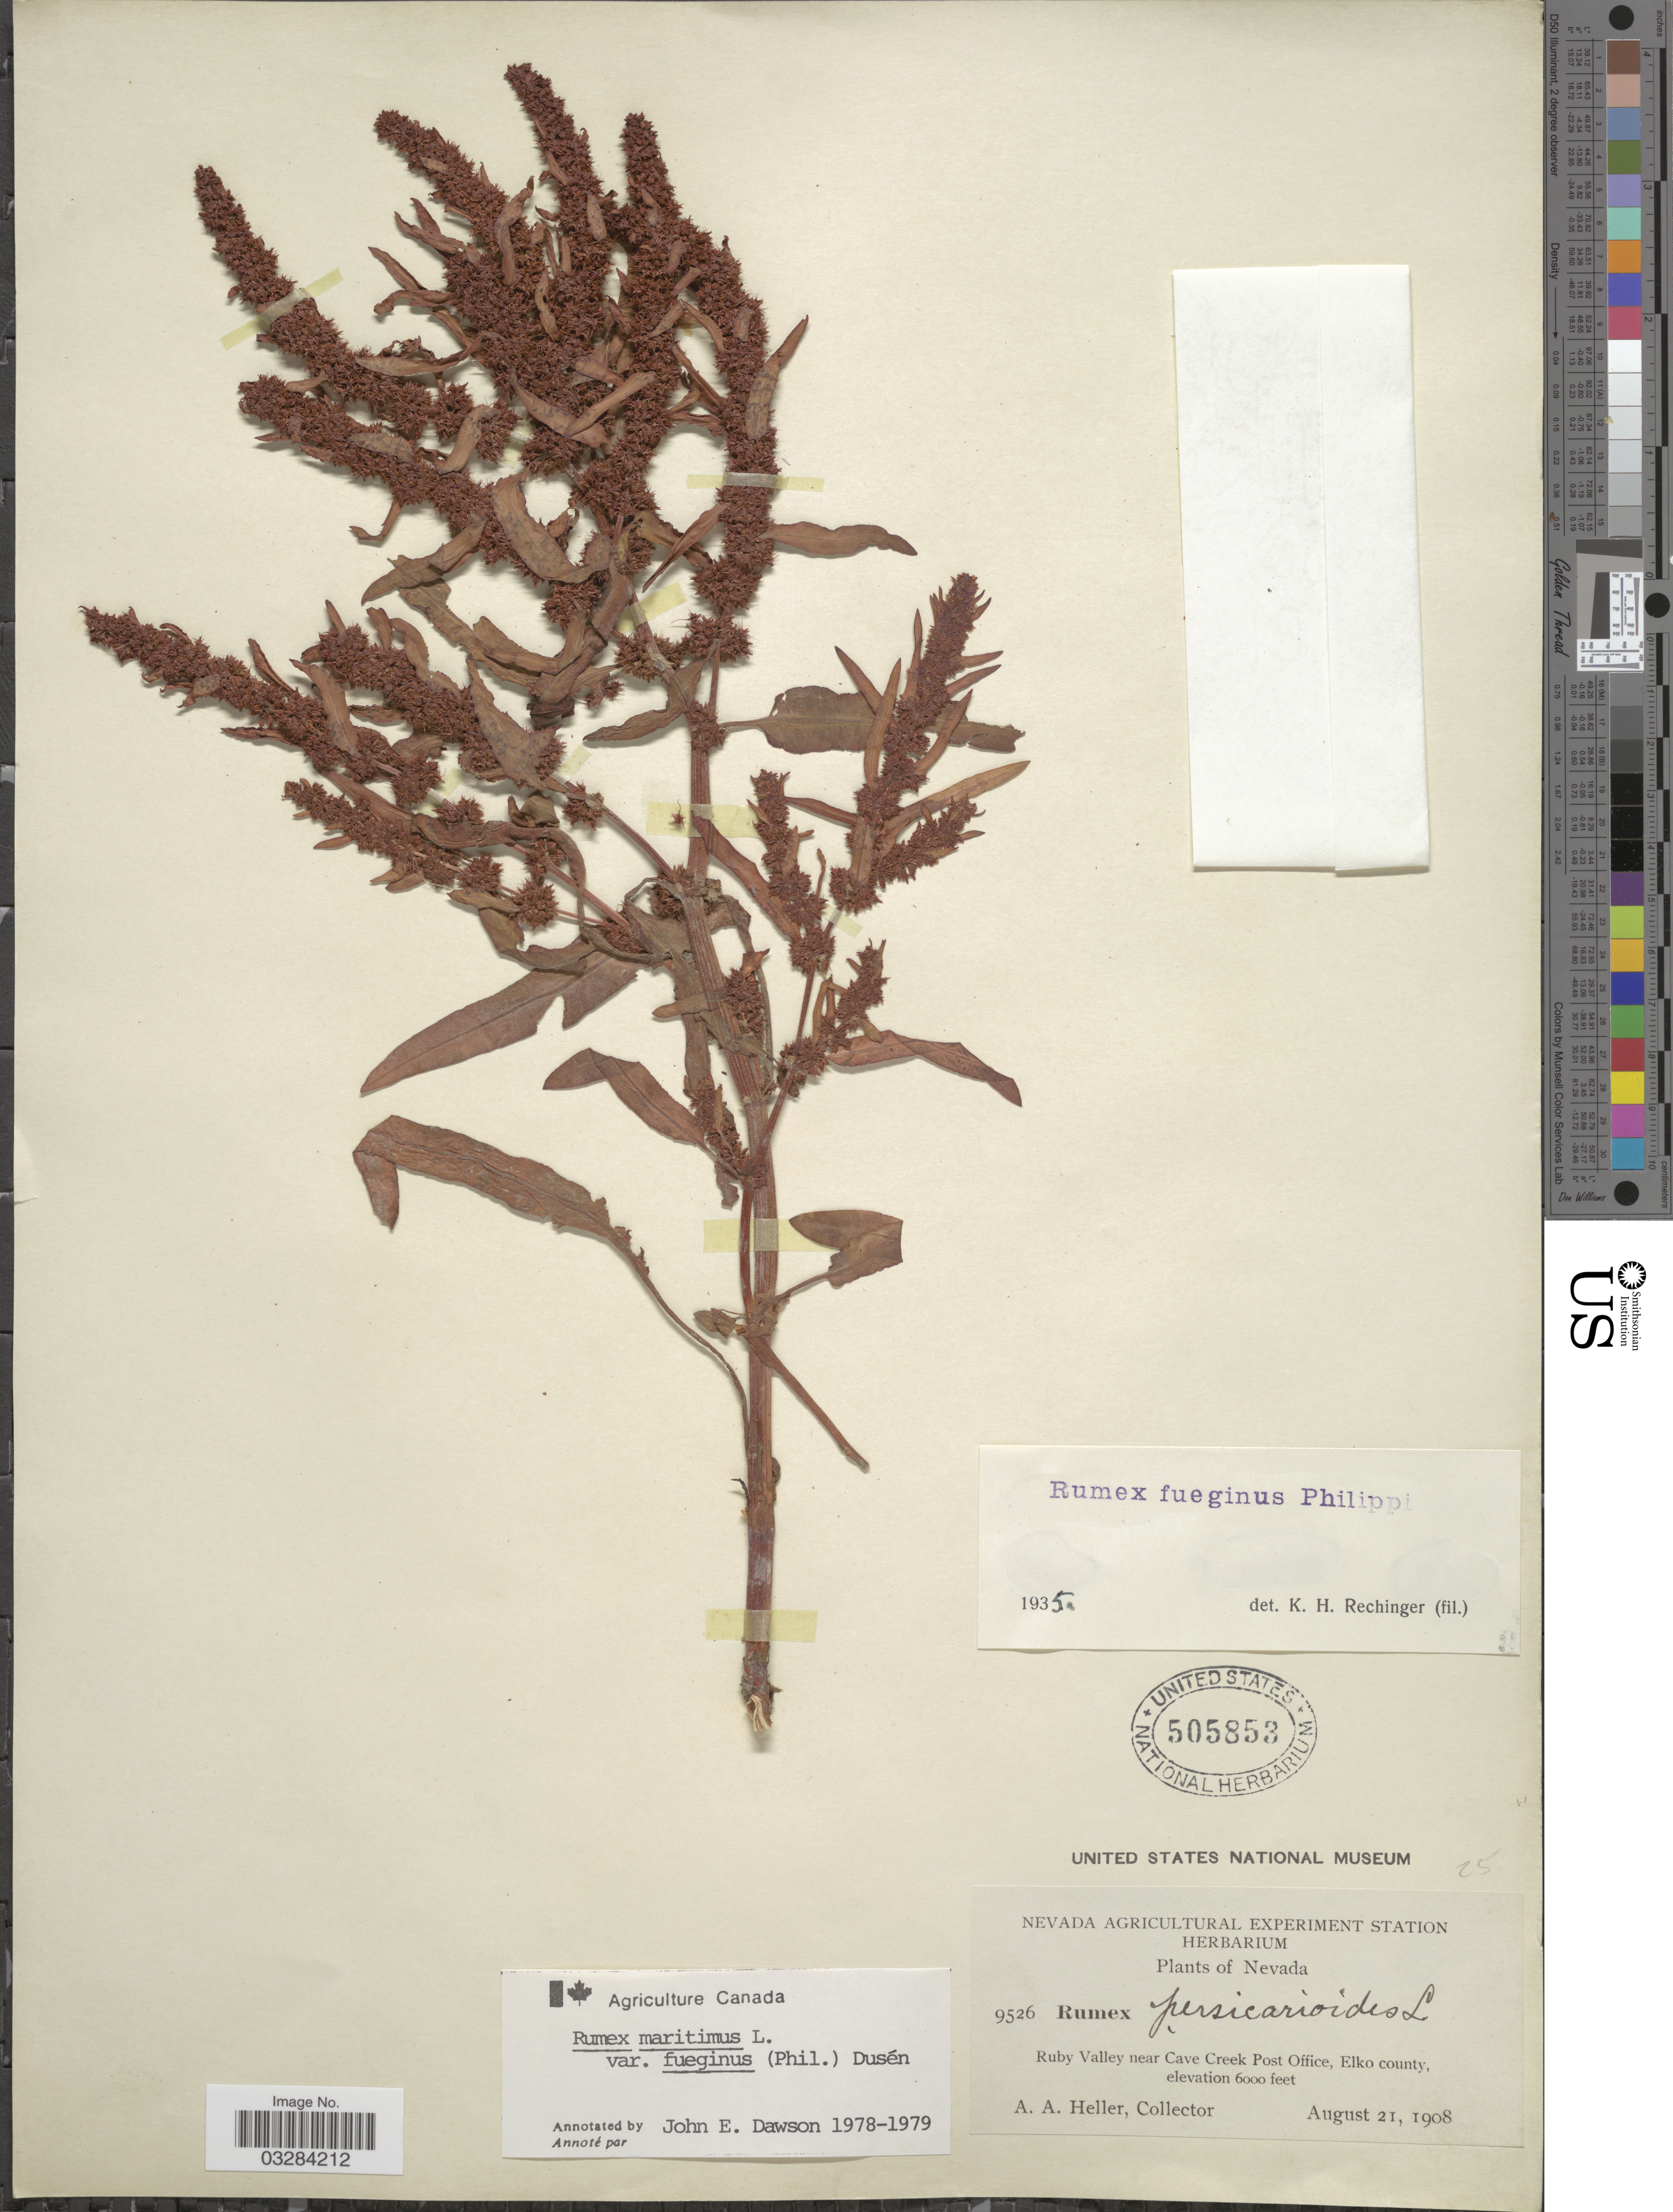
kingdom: Plantae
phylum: Tracheophyta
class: Magnoliopsida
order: Caryophyllales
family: Polygonaceae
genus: Rumex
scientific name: Rumex maritimus var. fueginus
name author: (Phil.) Dusén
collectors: A. A. Heller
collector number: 9526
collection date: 1908-08-21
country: United States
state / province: Nevada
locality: Ruby Valley near Cave Creek Post Office, Elko County.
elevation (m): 1829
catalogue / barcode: US 505853